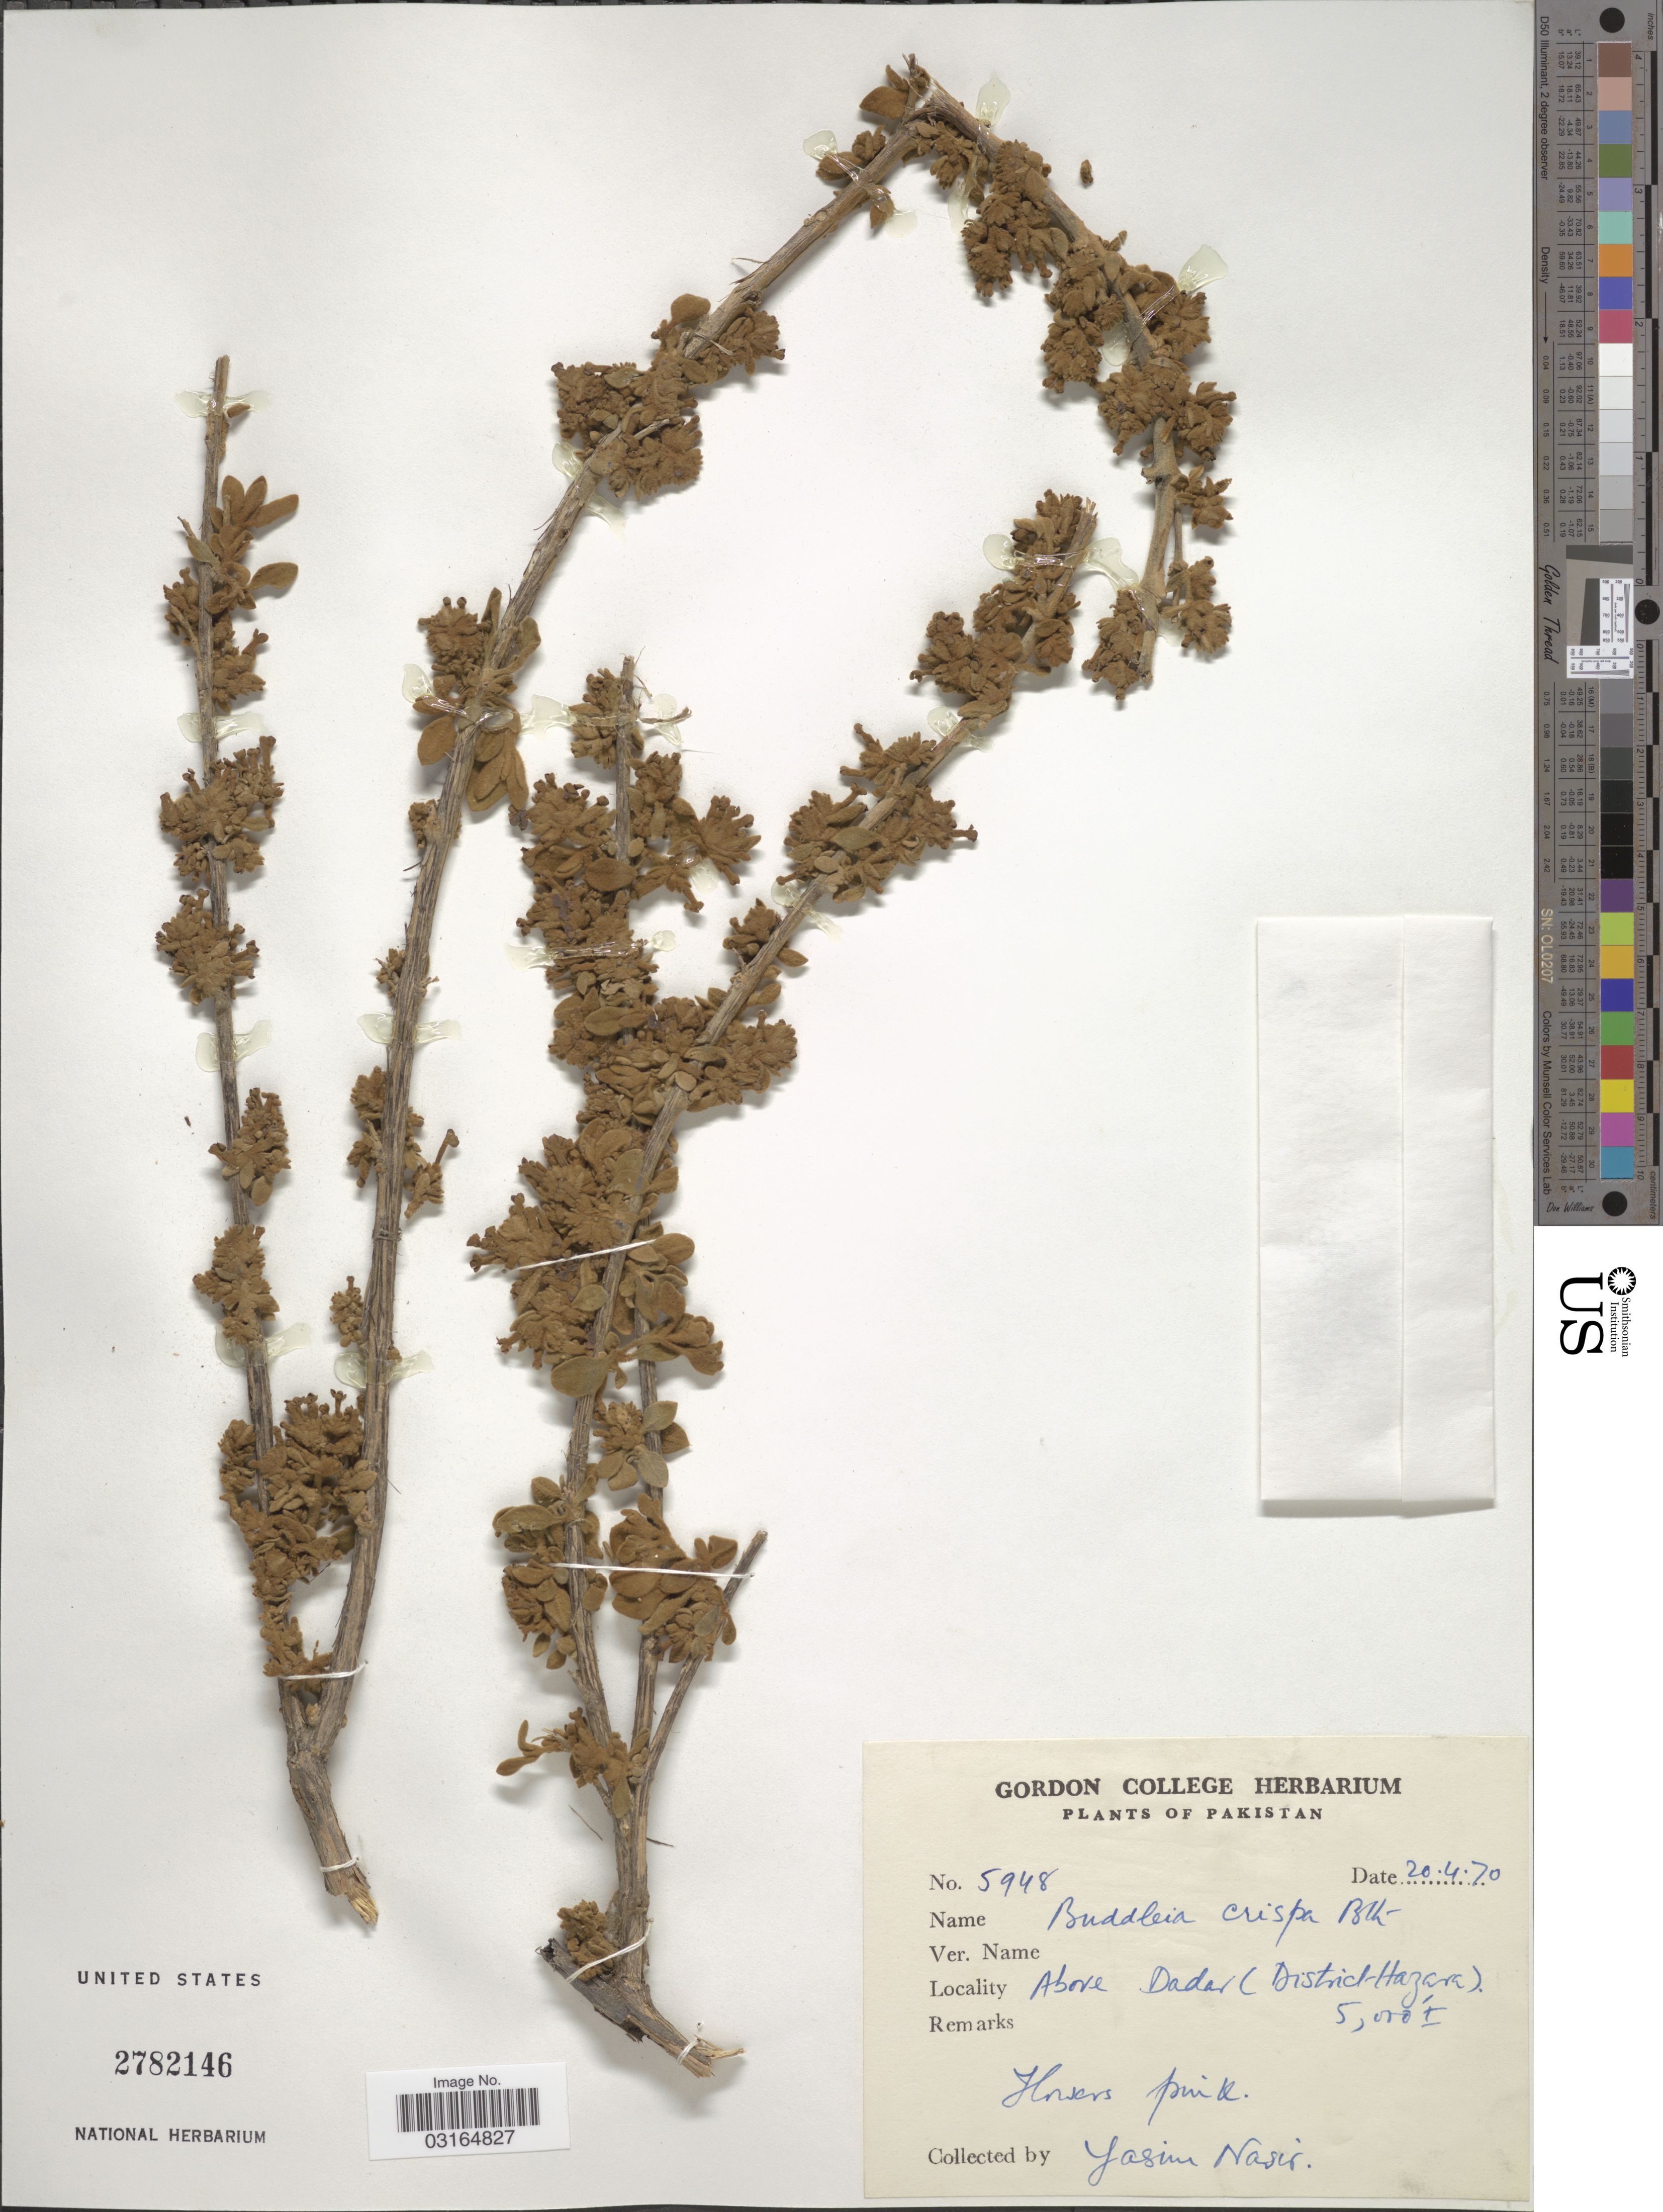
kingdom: Plantae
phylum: Tracheophyta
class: Magnoliopsida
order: Lamiales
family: Scrophulariaceae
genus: Buddleja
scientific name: Buddleja crispa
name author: Benth.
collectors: Y. Nasir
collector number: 5948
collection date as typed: Transcribed d/m/y: 20/4/70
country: Pakistan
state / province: Khyber Pakhtunkhwa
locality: Above Dadar (District Hazara).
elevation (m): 1524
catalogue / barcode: US 2782146